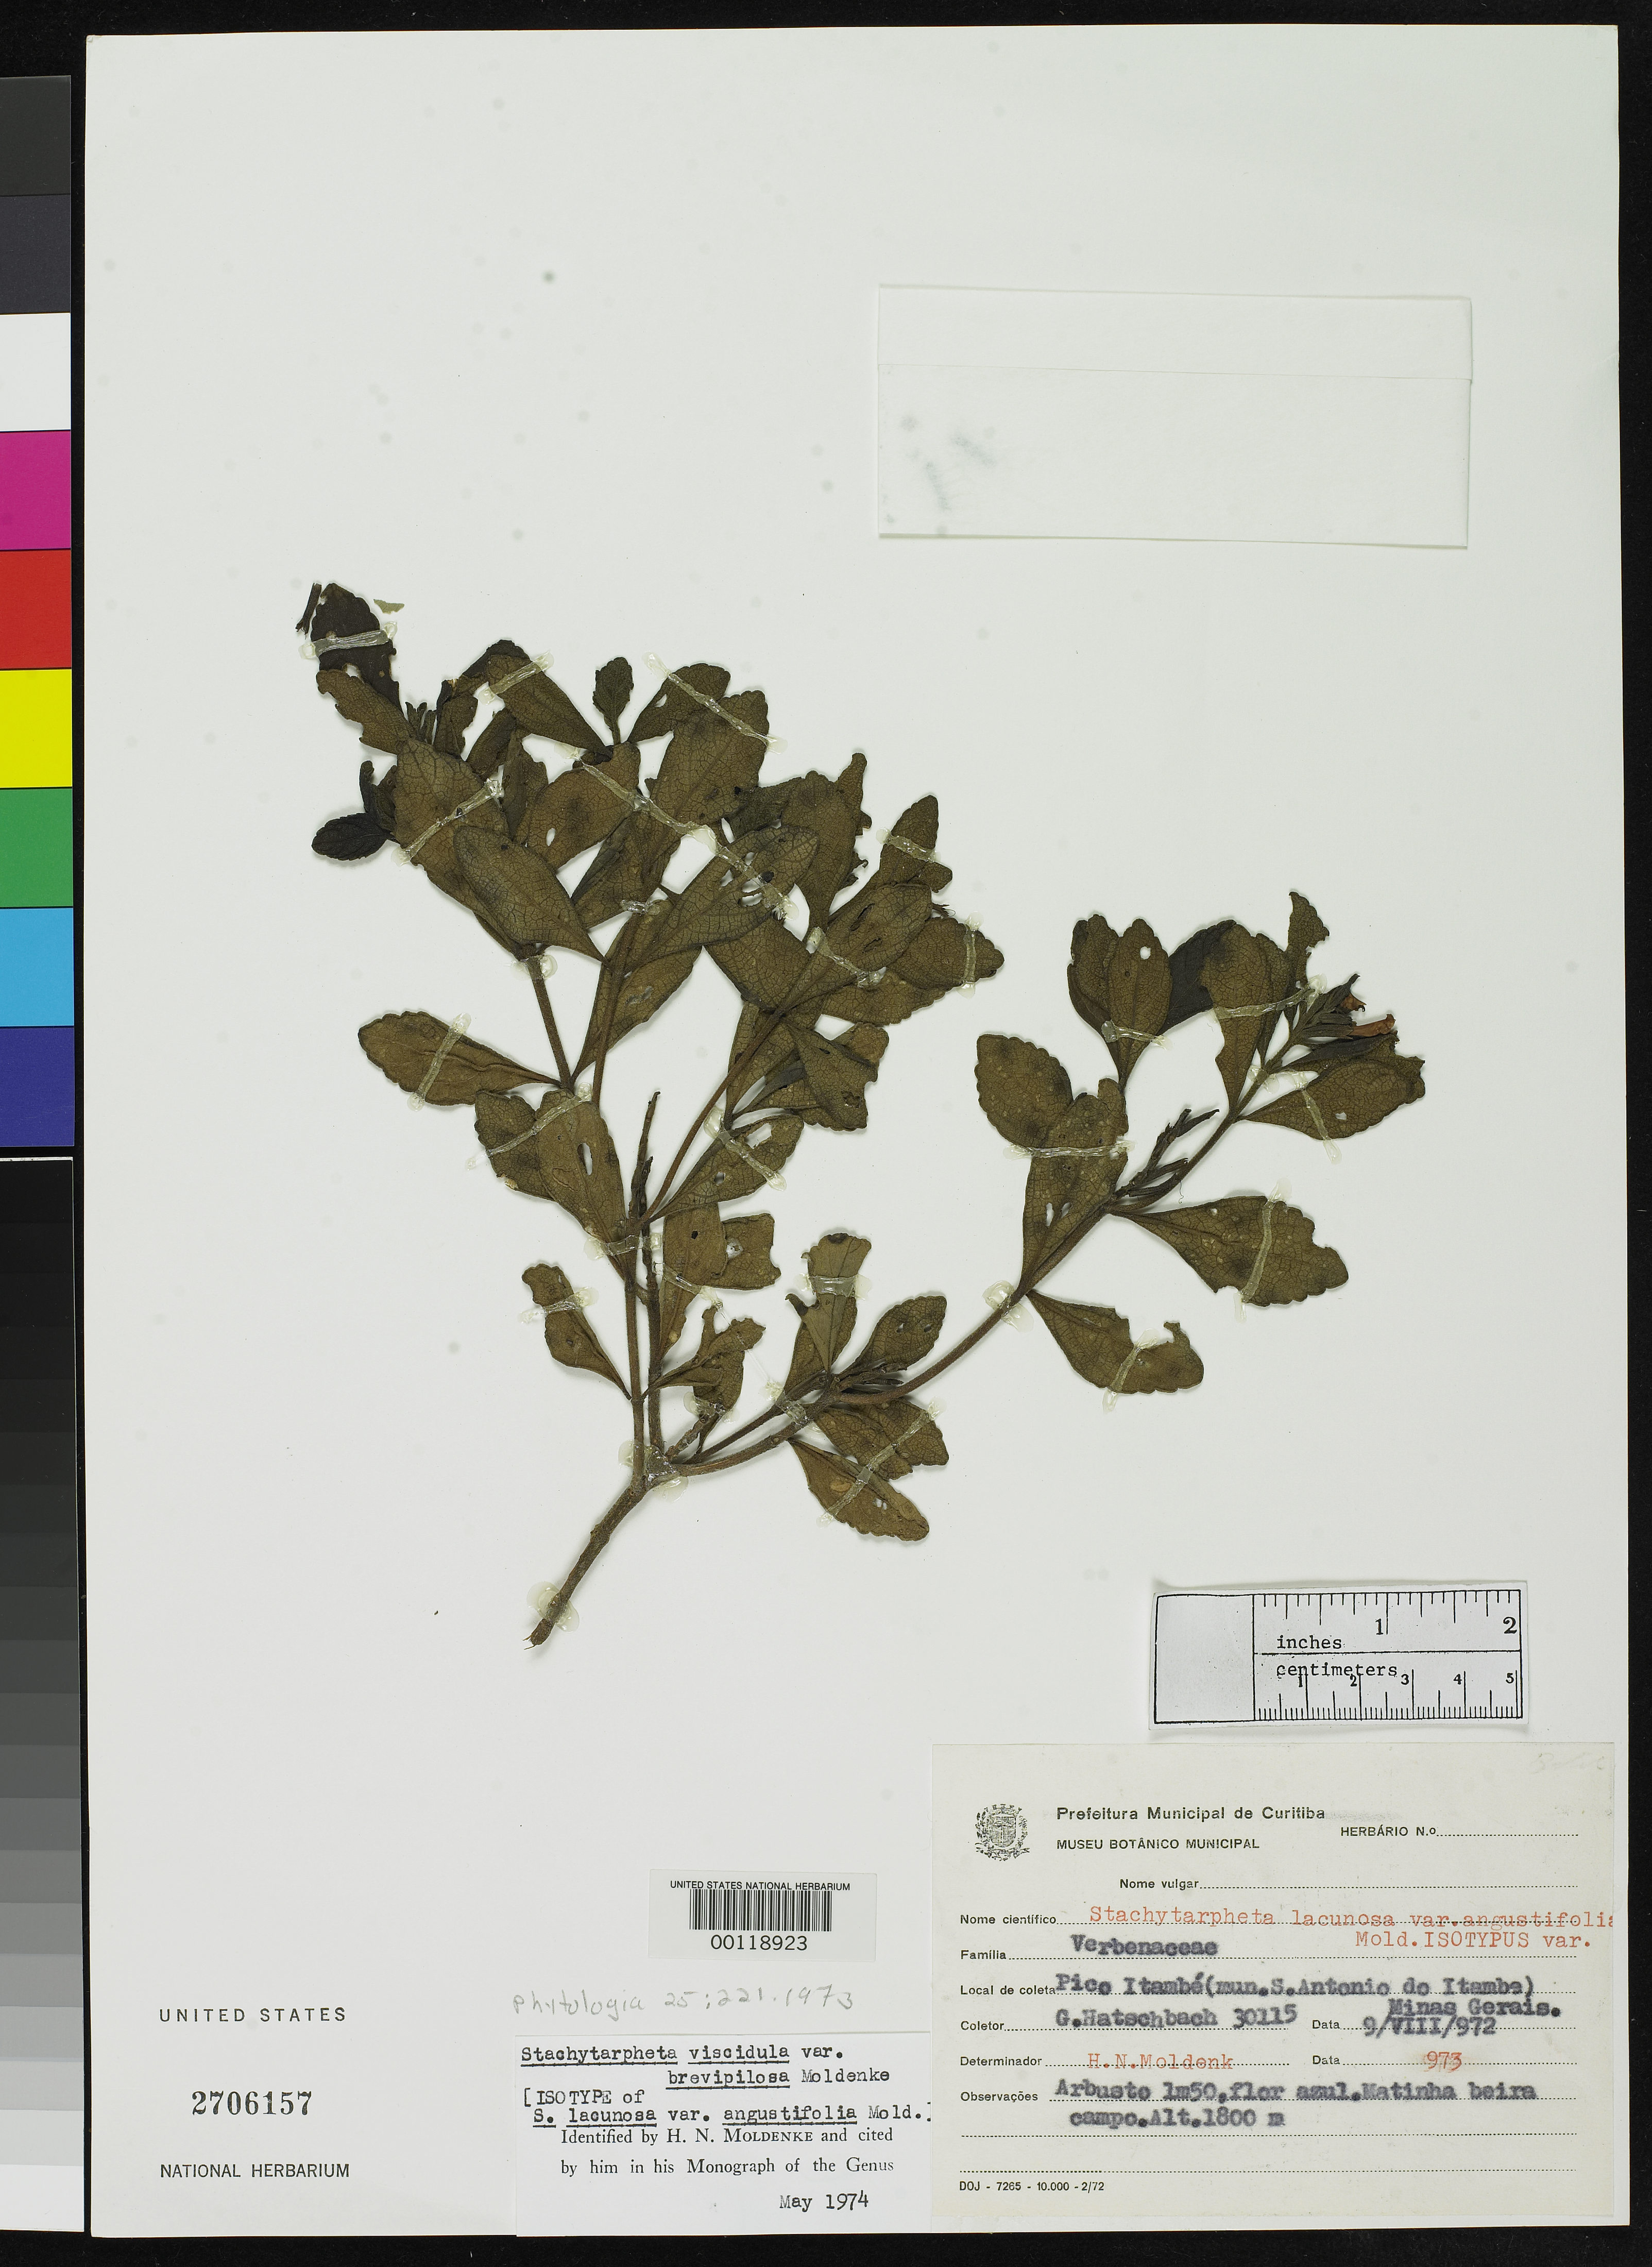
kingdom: Plantae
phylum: Tracheophyta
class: Magnoliopsida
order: Lamiales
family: Verbenaceae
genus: Stachytarpheta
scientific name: Stachytarpheta lacunosa var. angustifolia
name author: Moldenke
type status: Isotype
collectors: G. Hatschbach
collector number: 30115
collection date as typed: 09 Aug 1972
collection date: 1972-08-09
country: Brazil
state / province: Minas Gerais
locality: Sao Antonio de Itambe.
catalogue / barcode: US 2706157